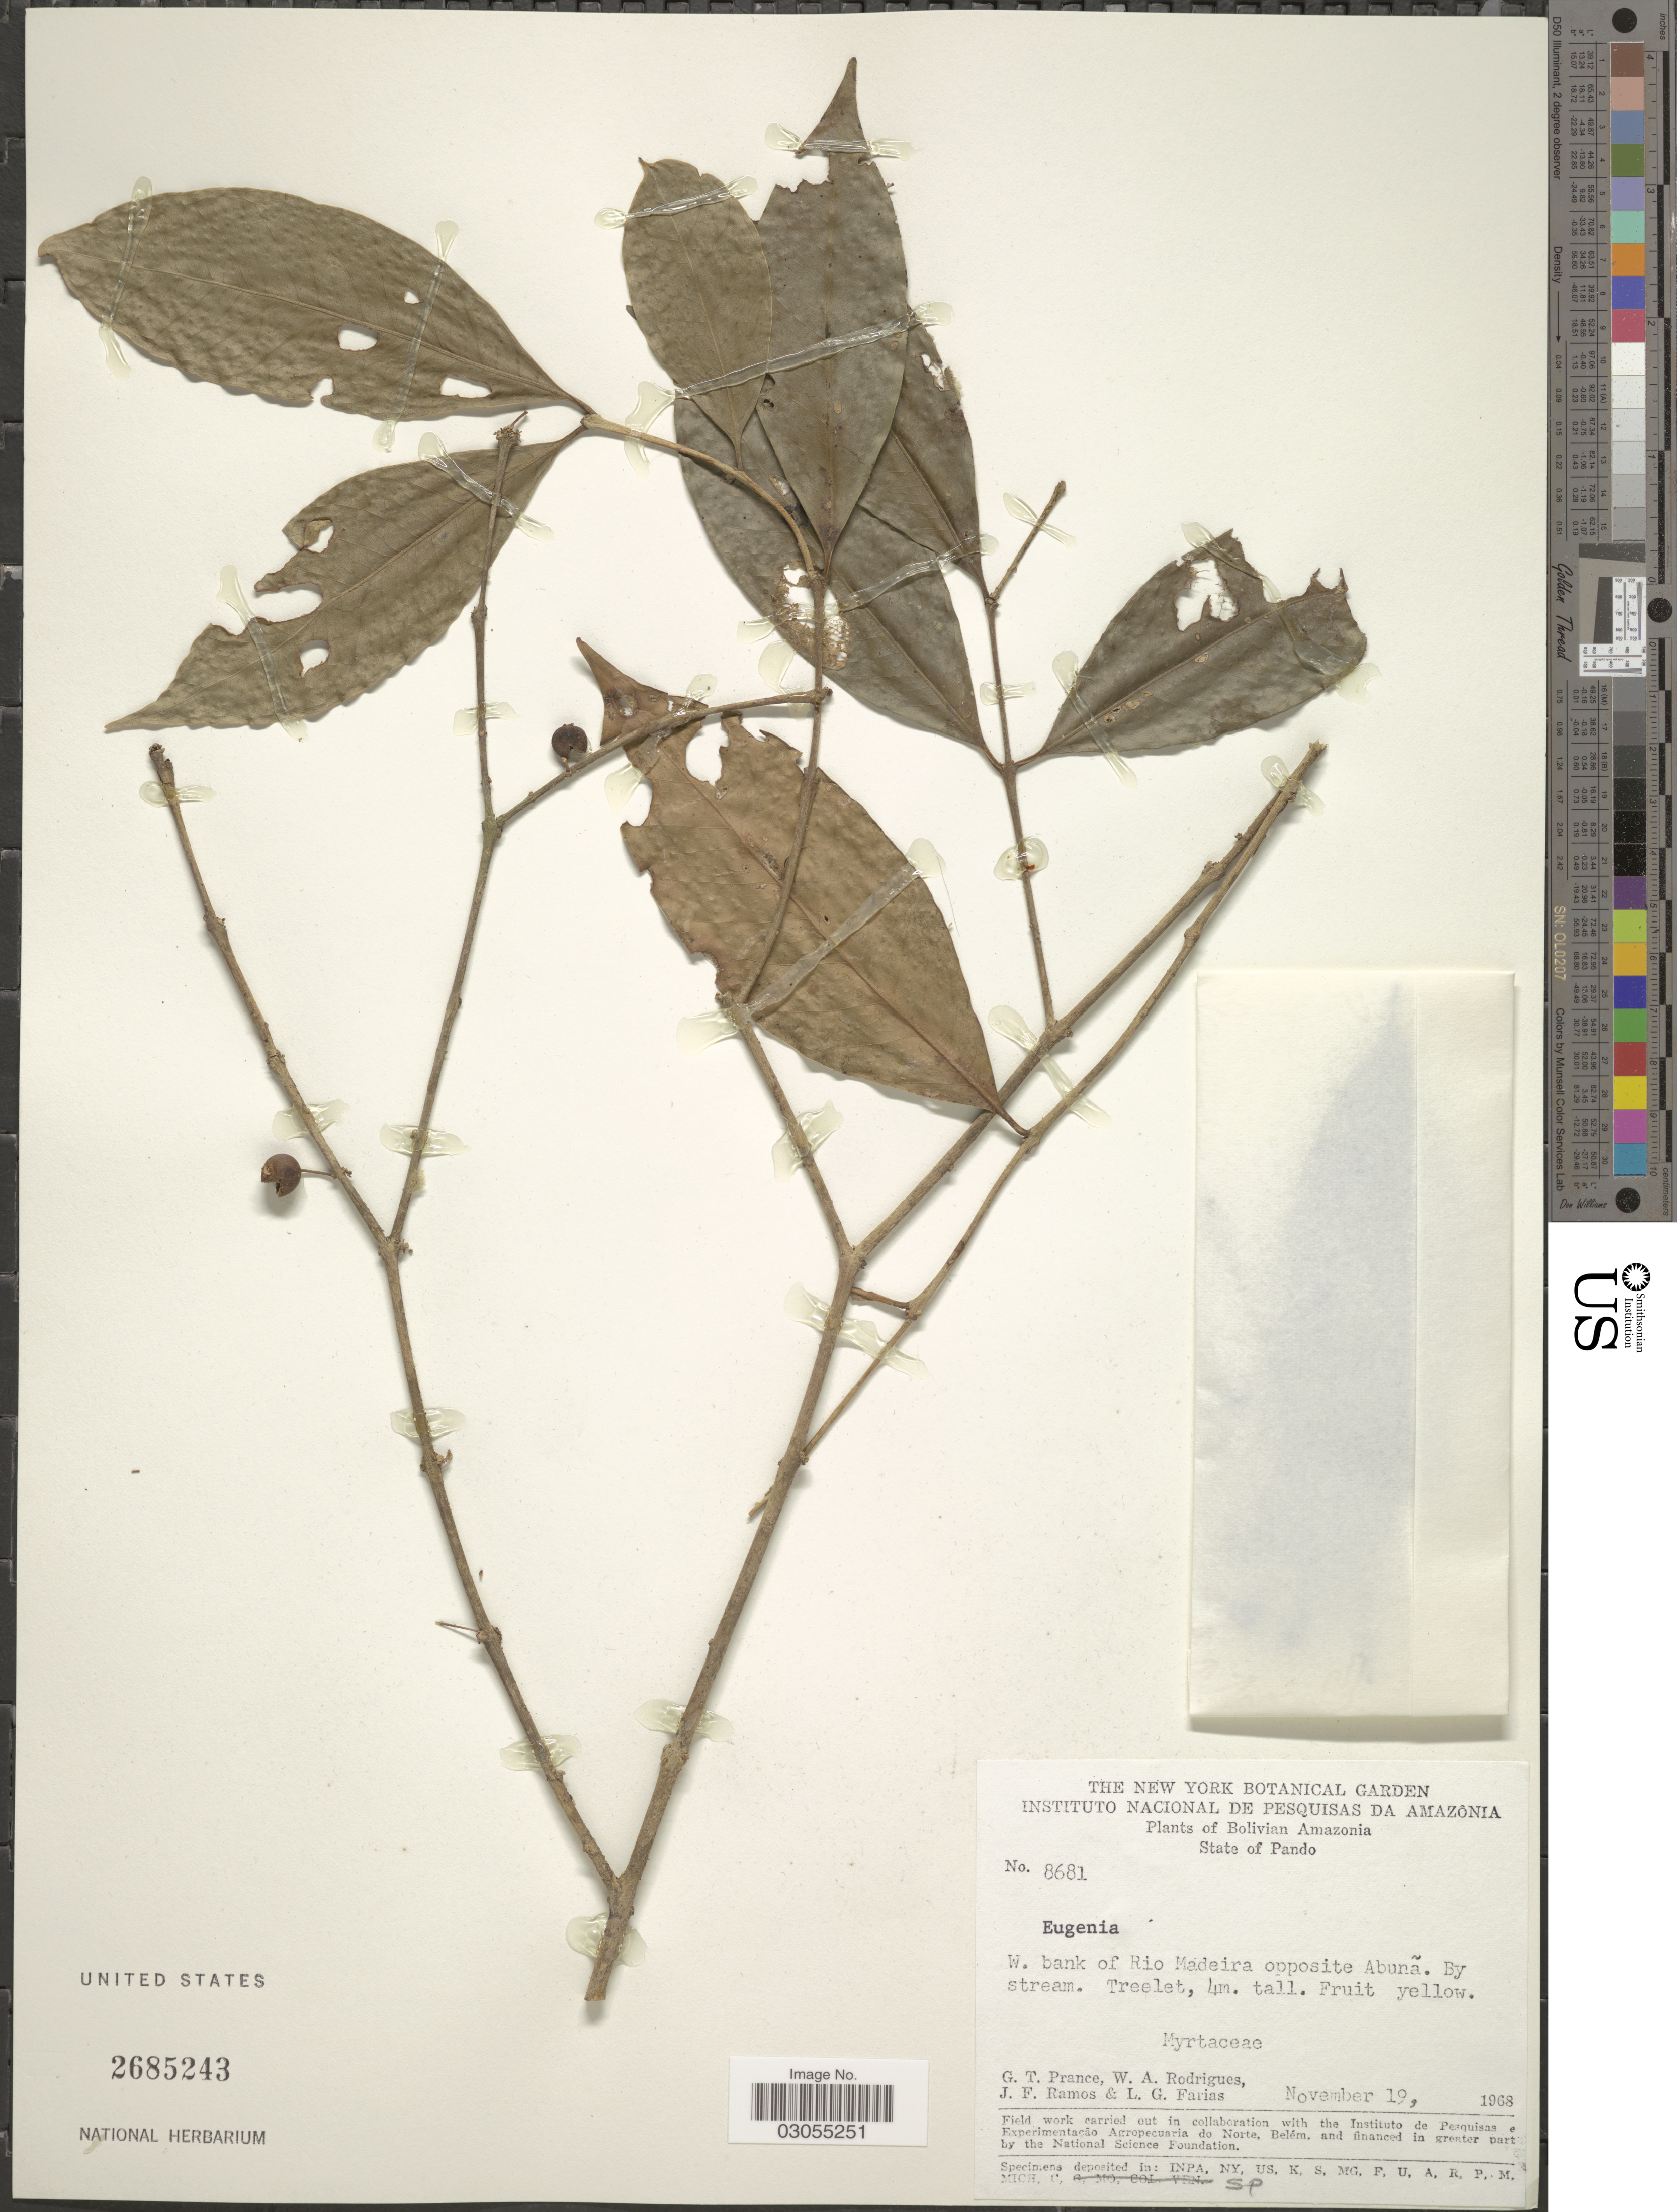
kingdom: Plantae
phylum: Tracheophyta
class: Magnoliopsida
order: Myrtales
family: Myrtaceae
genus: Eugenia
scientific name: Eugenia sp.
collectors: G. T. Prance, W. A. Rodrigues, J. F. Ramos & L. G. Farias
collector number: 8681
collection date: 1968-11-19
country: Bolivia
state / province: Pando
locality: Bolivian Amazonia. W. bank of Rio Madeira opposite Abuña. By stream.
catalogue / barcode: US 2685243